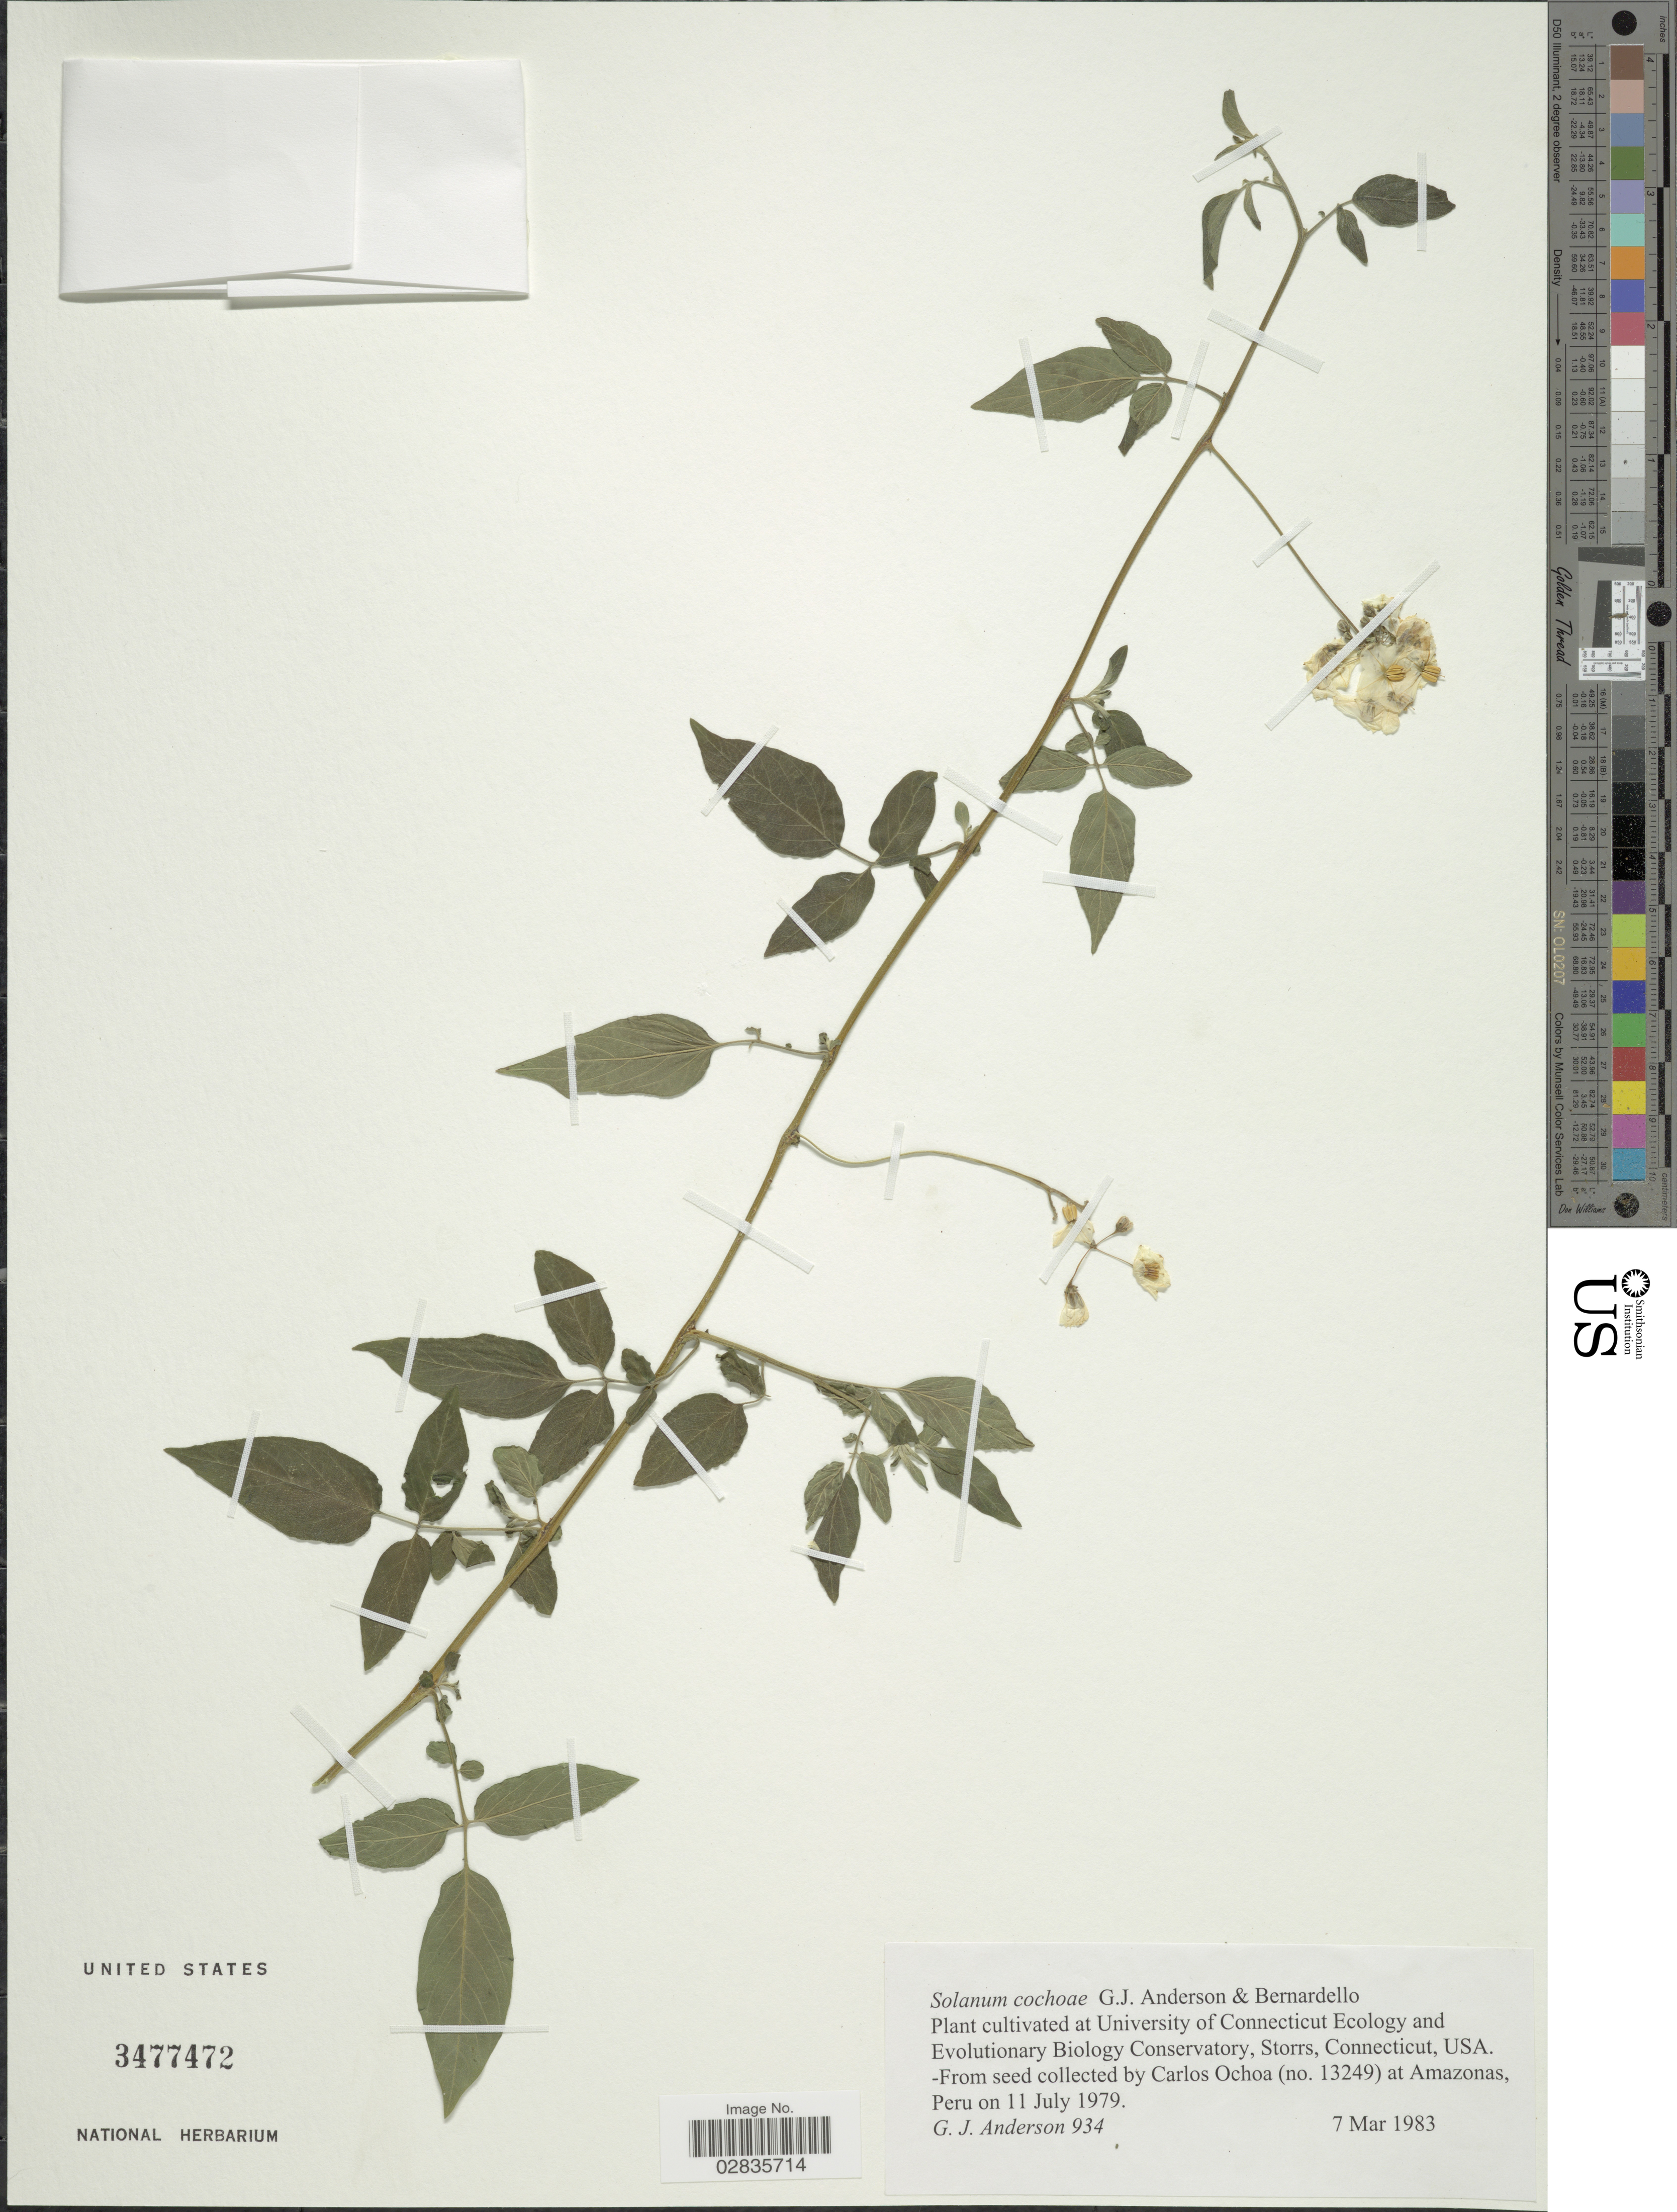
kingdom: Plantae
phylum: Tracheophyta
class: Magnoliopsida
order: Solanales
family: Solanaceae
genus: Solanum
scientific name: Solanum cochoae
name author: G.J. Anderson & Bernardello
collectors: G. J. Anderson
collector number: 934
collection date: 1979-07-11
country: United States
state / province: Connecticut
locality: University of Connecticut Ecology and Evolutionary Biology Conservatory, Storrs, USA.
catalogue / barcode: US 3477472